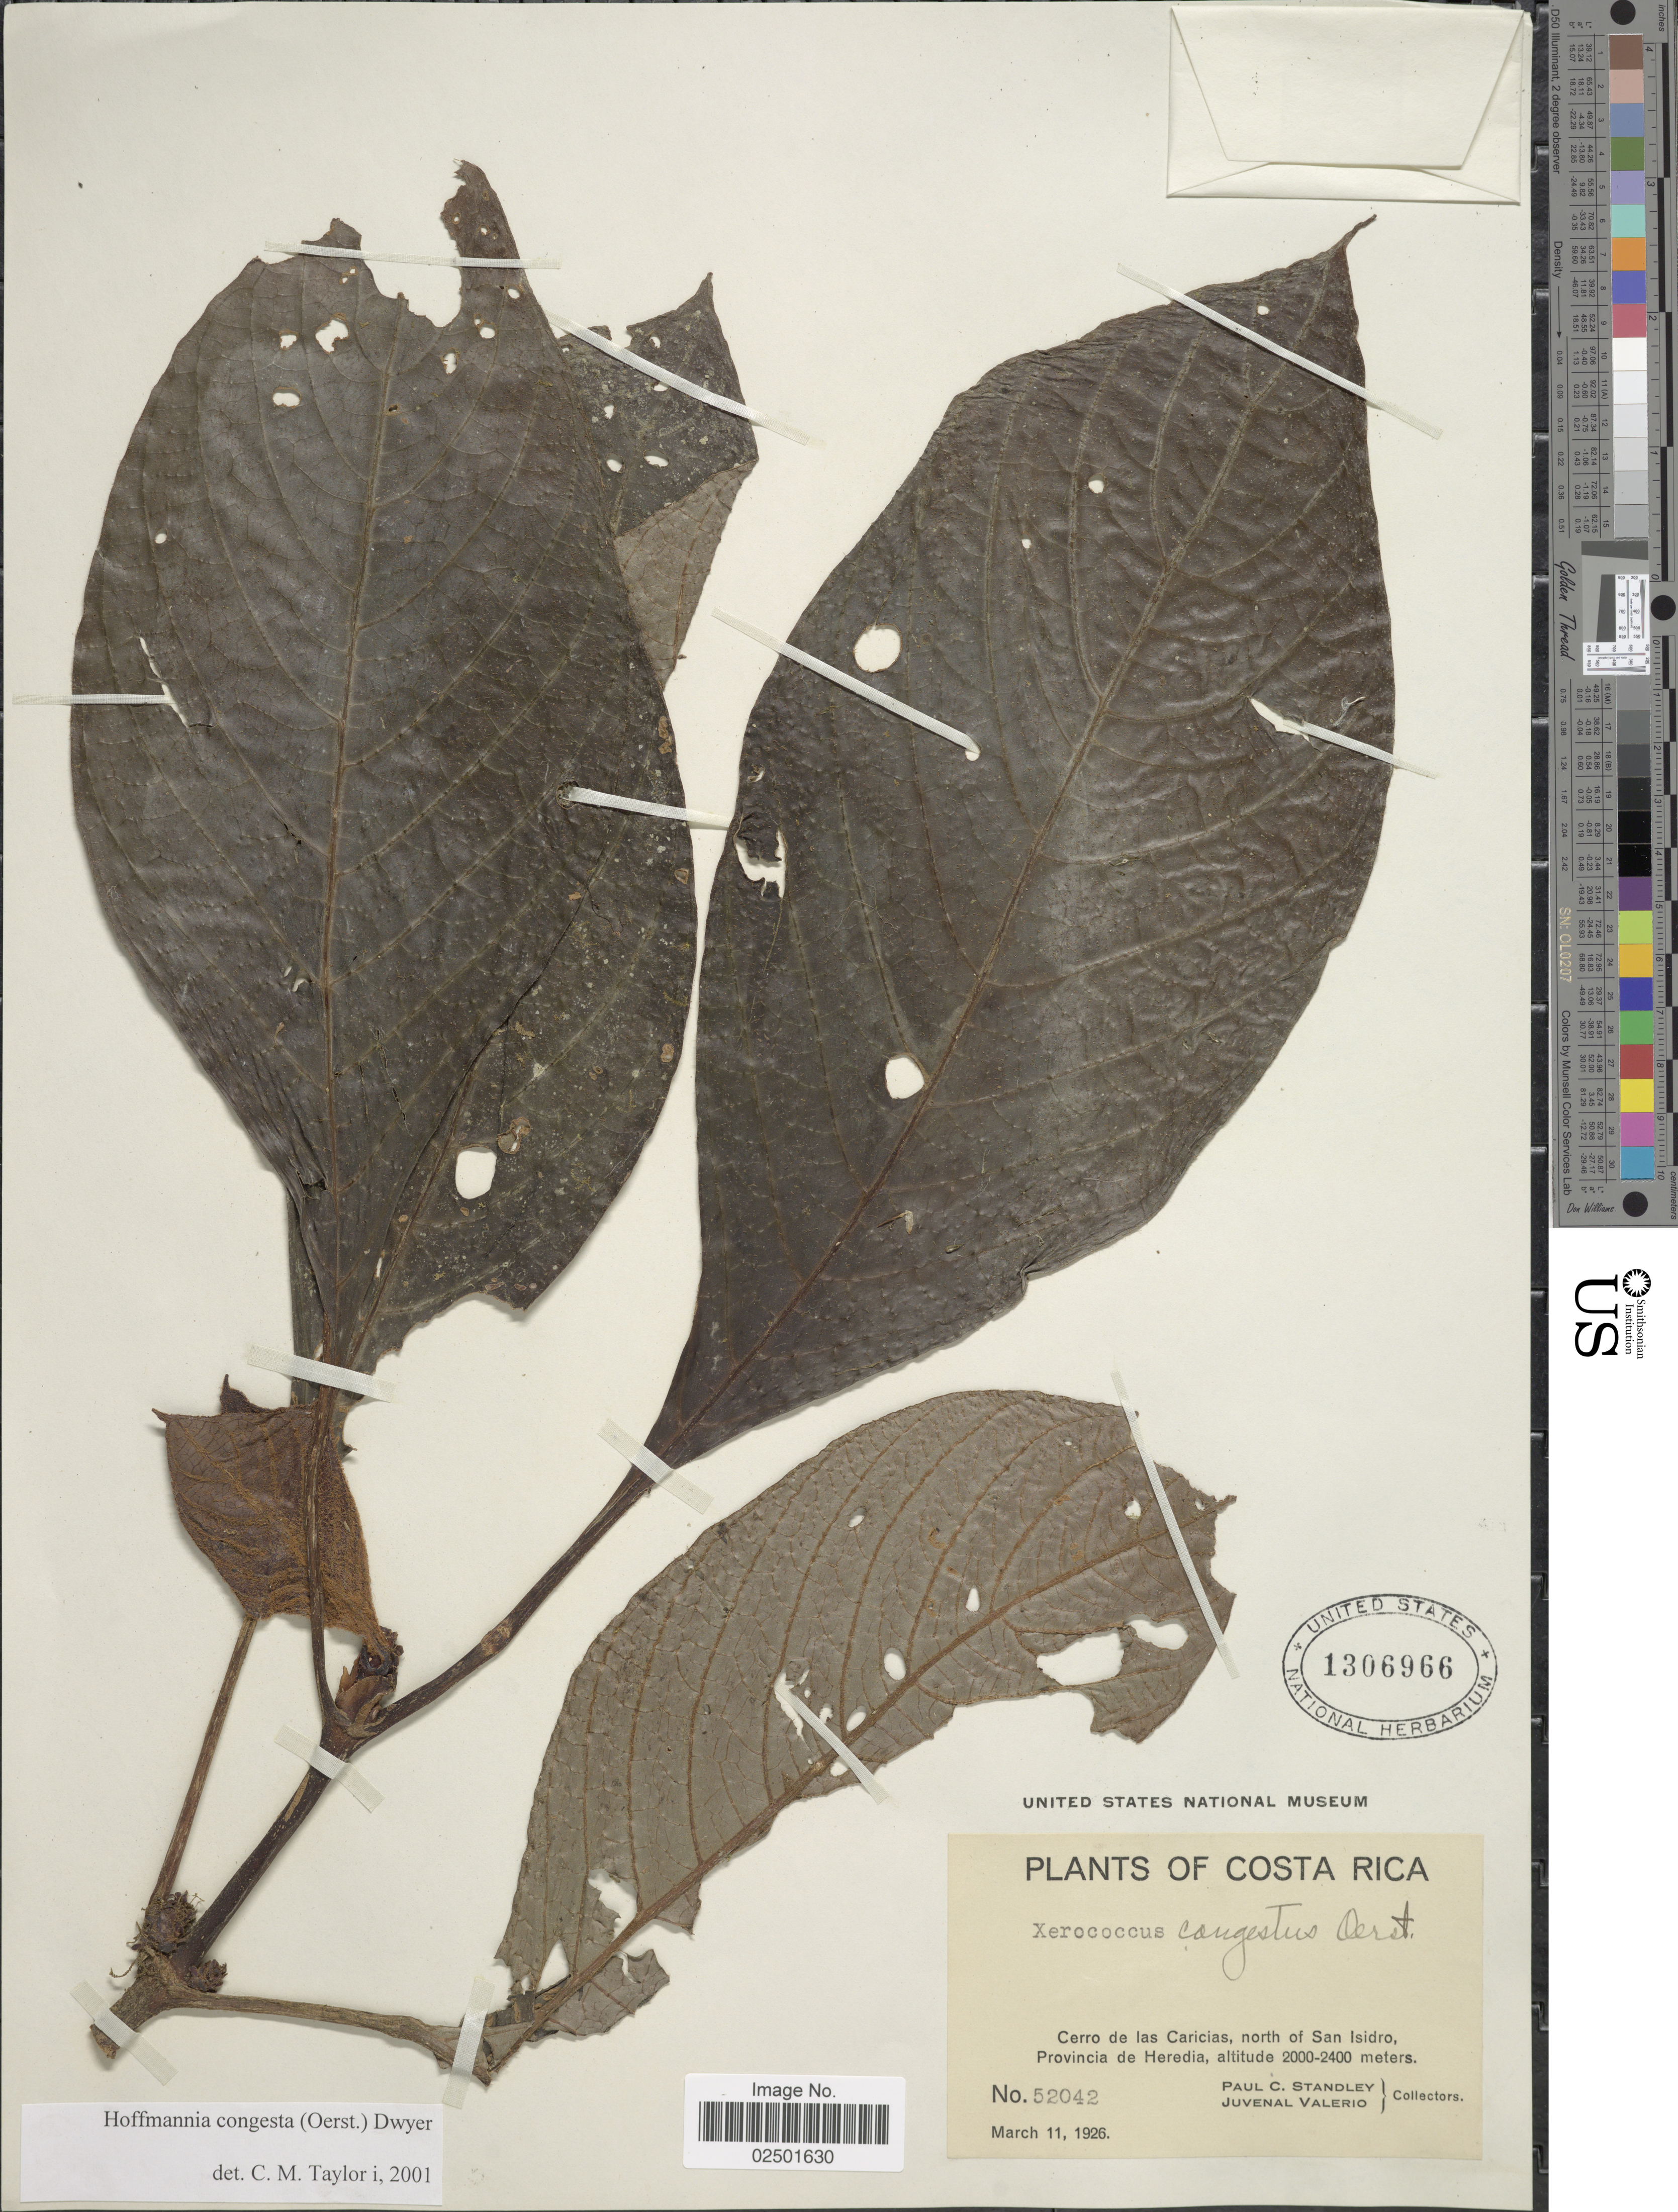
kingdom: Plantae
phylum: Tracheophyta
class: Magnoliopsida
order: Gentianales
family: Rubiaceae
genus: Hoffmannia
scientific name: Hoffmannia congesta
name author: (Oerst.) Dwyer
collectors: P. C. Standley & J. Valerio R.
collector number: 52042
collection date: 1926-03-11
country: Costa Rica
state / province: Heredia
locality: Cerro de las Caricias, north of San Isidro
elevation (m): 2000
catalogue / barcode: US 1306966